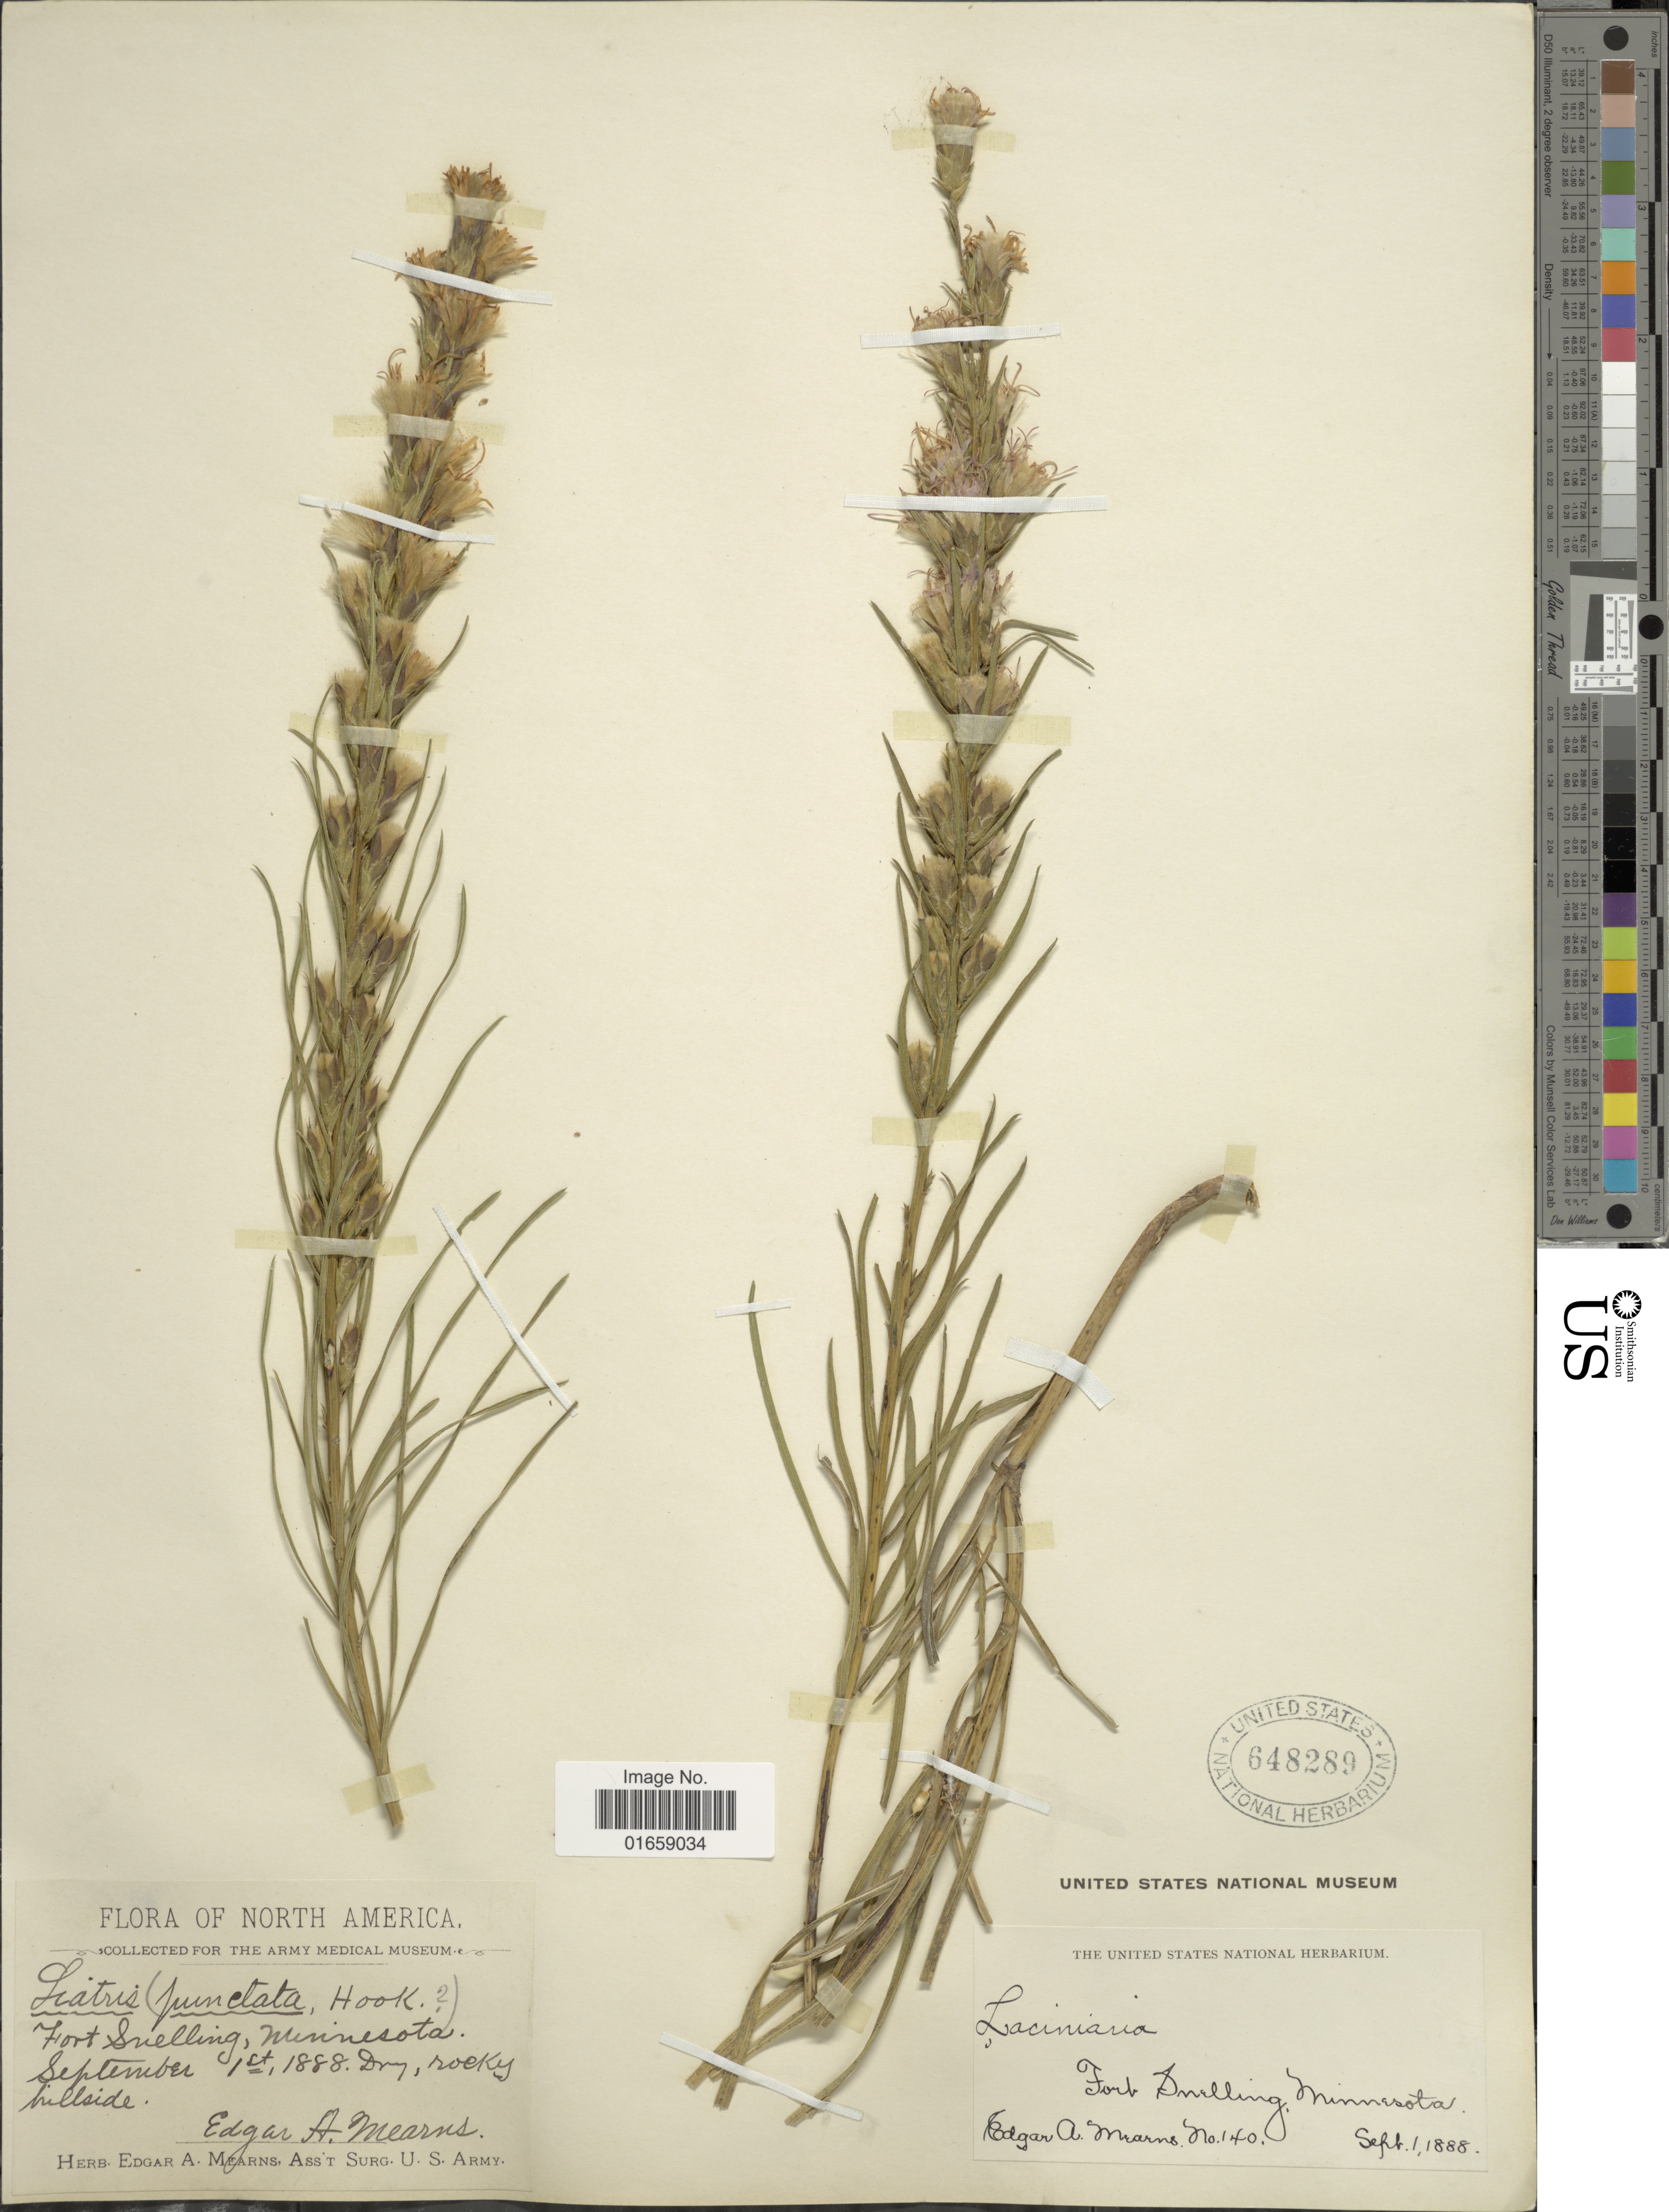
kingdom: Plantae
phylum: Tracheophyta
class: Magnoliopsida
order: Asterales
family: Asteraceae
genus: Liatris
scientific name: Liatris punctata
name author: Hook.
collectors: E. A. Mearns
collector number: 140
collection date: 1888-09-01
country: United States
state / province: Minnesota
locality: North America, Fort Duelling, rocky hillside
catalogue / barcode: US 1648289